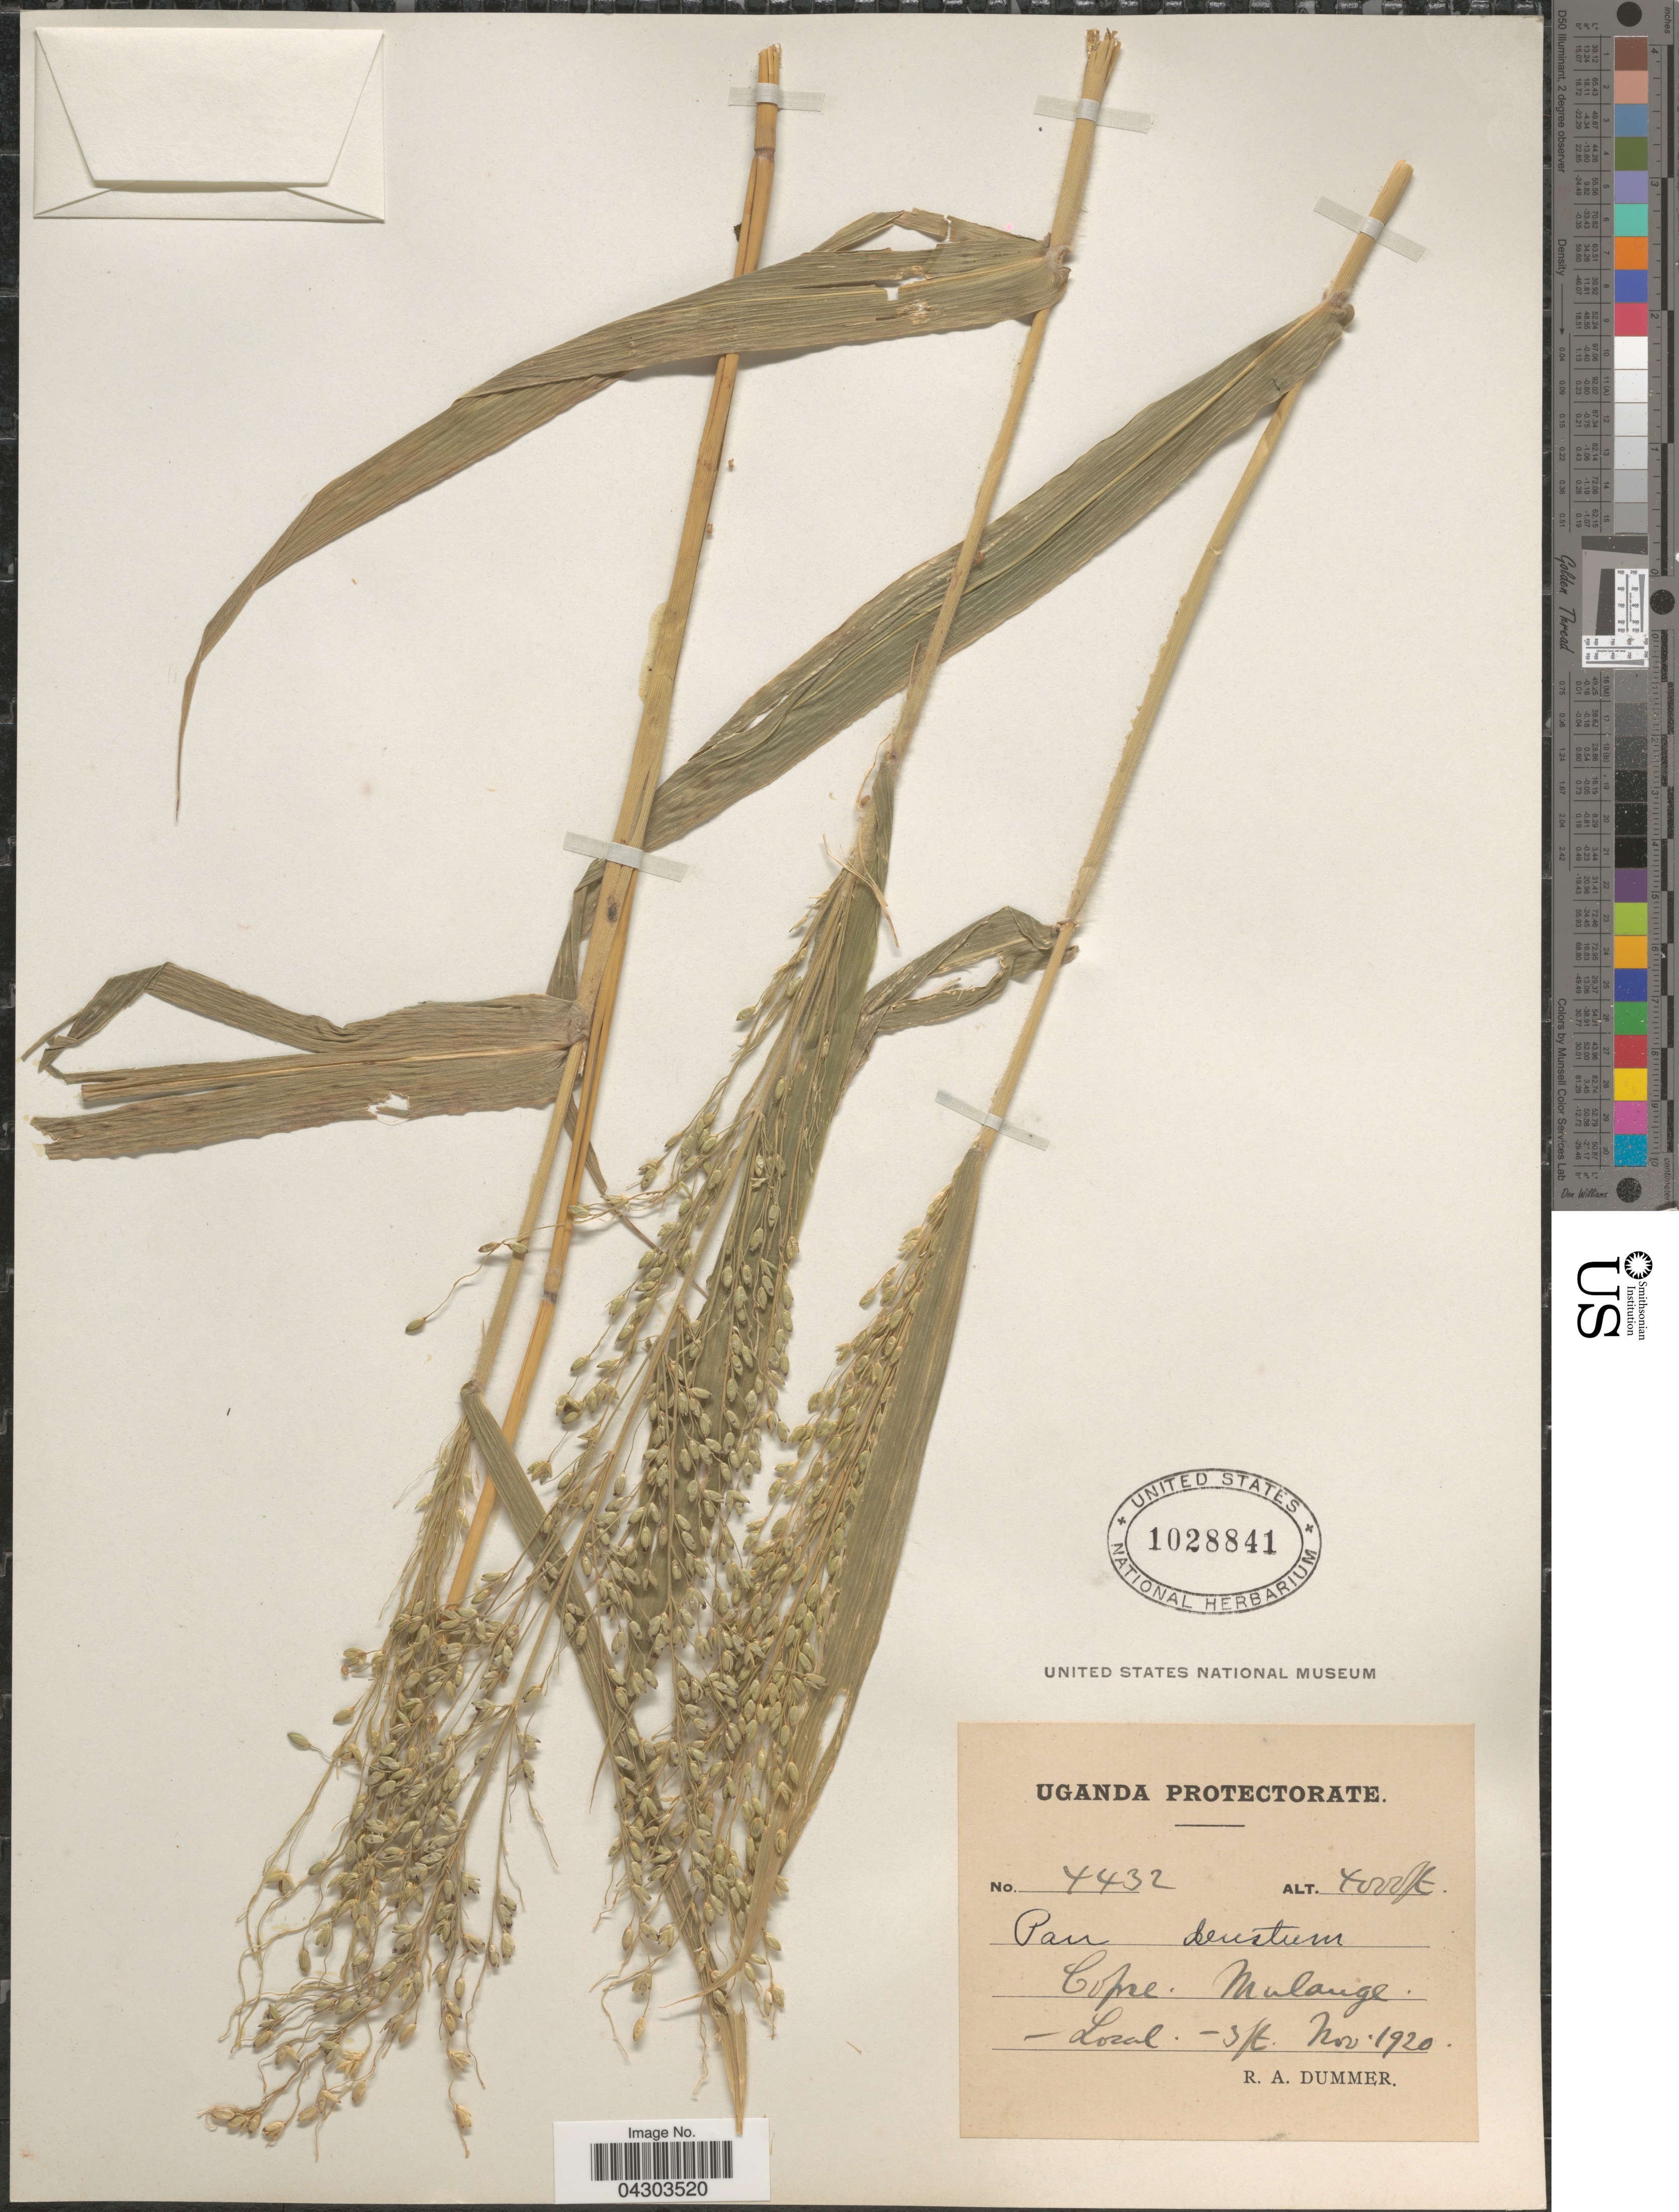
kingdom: Plantae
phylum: Tracheophyta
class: Liliopsida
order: Poales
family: Poaceae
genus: Panicum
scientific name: Panicum deustum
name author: Thunb.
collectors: R. Dümmer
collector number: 4432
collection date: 1920-11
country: Uganda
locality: Uganda Protectorate. Copre. Mulange.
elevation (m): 1219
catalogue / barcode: US 1028841